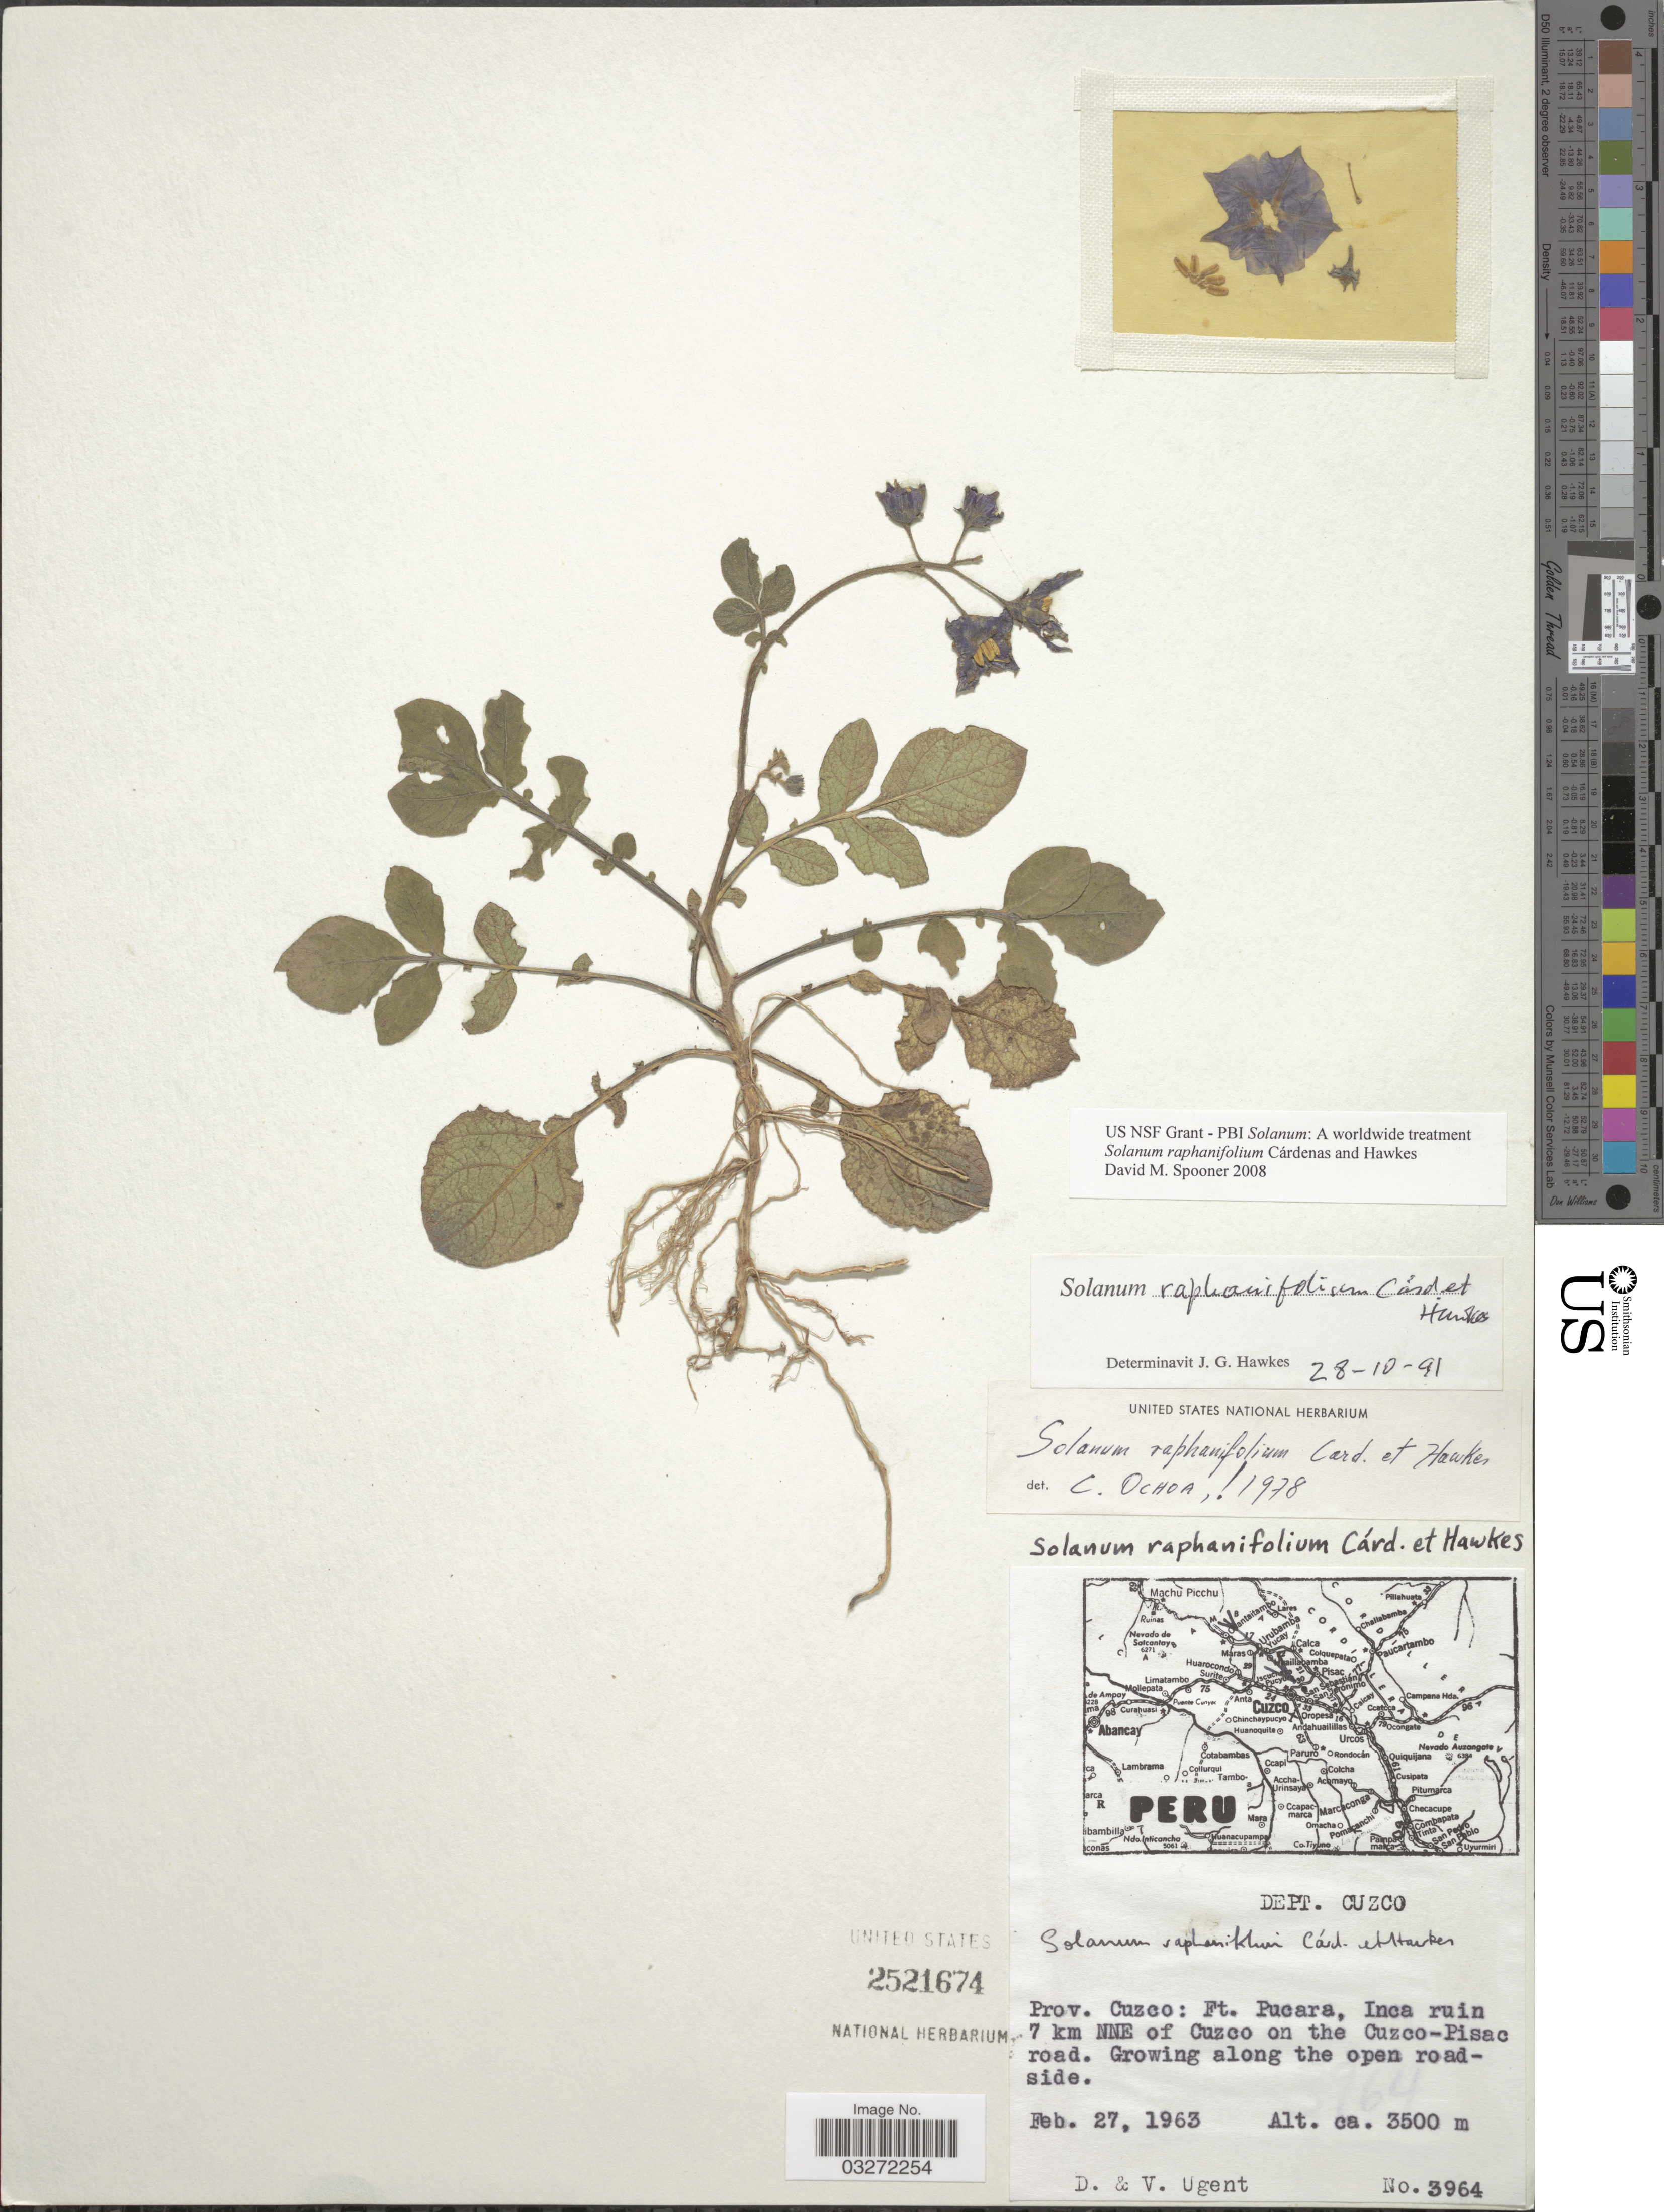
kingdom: Plantae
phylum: Tracheophyta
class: Magnoliopsida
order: Solanales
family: Solanaceae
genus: Solanum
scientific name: Solanum raphanifolium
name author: Cárdenas & Hawkes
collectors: D. Ugent & V. Ugent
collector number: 3964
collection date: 1963-02-27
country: Peru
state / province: Cusco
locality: Dept. Cuzco: Ft. Pucara, Inca ruin 7 km NNE of Cuzco on the Cuzco-Pisac road.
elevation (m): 3500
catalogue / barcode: US 2521674